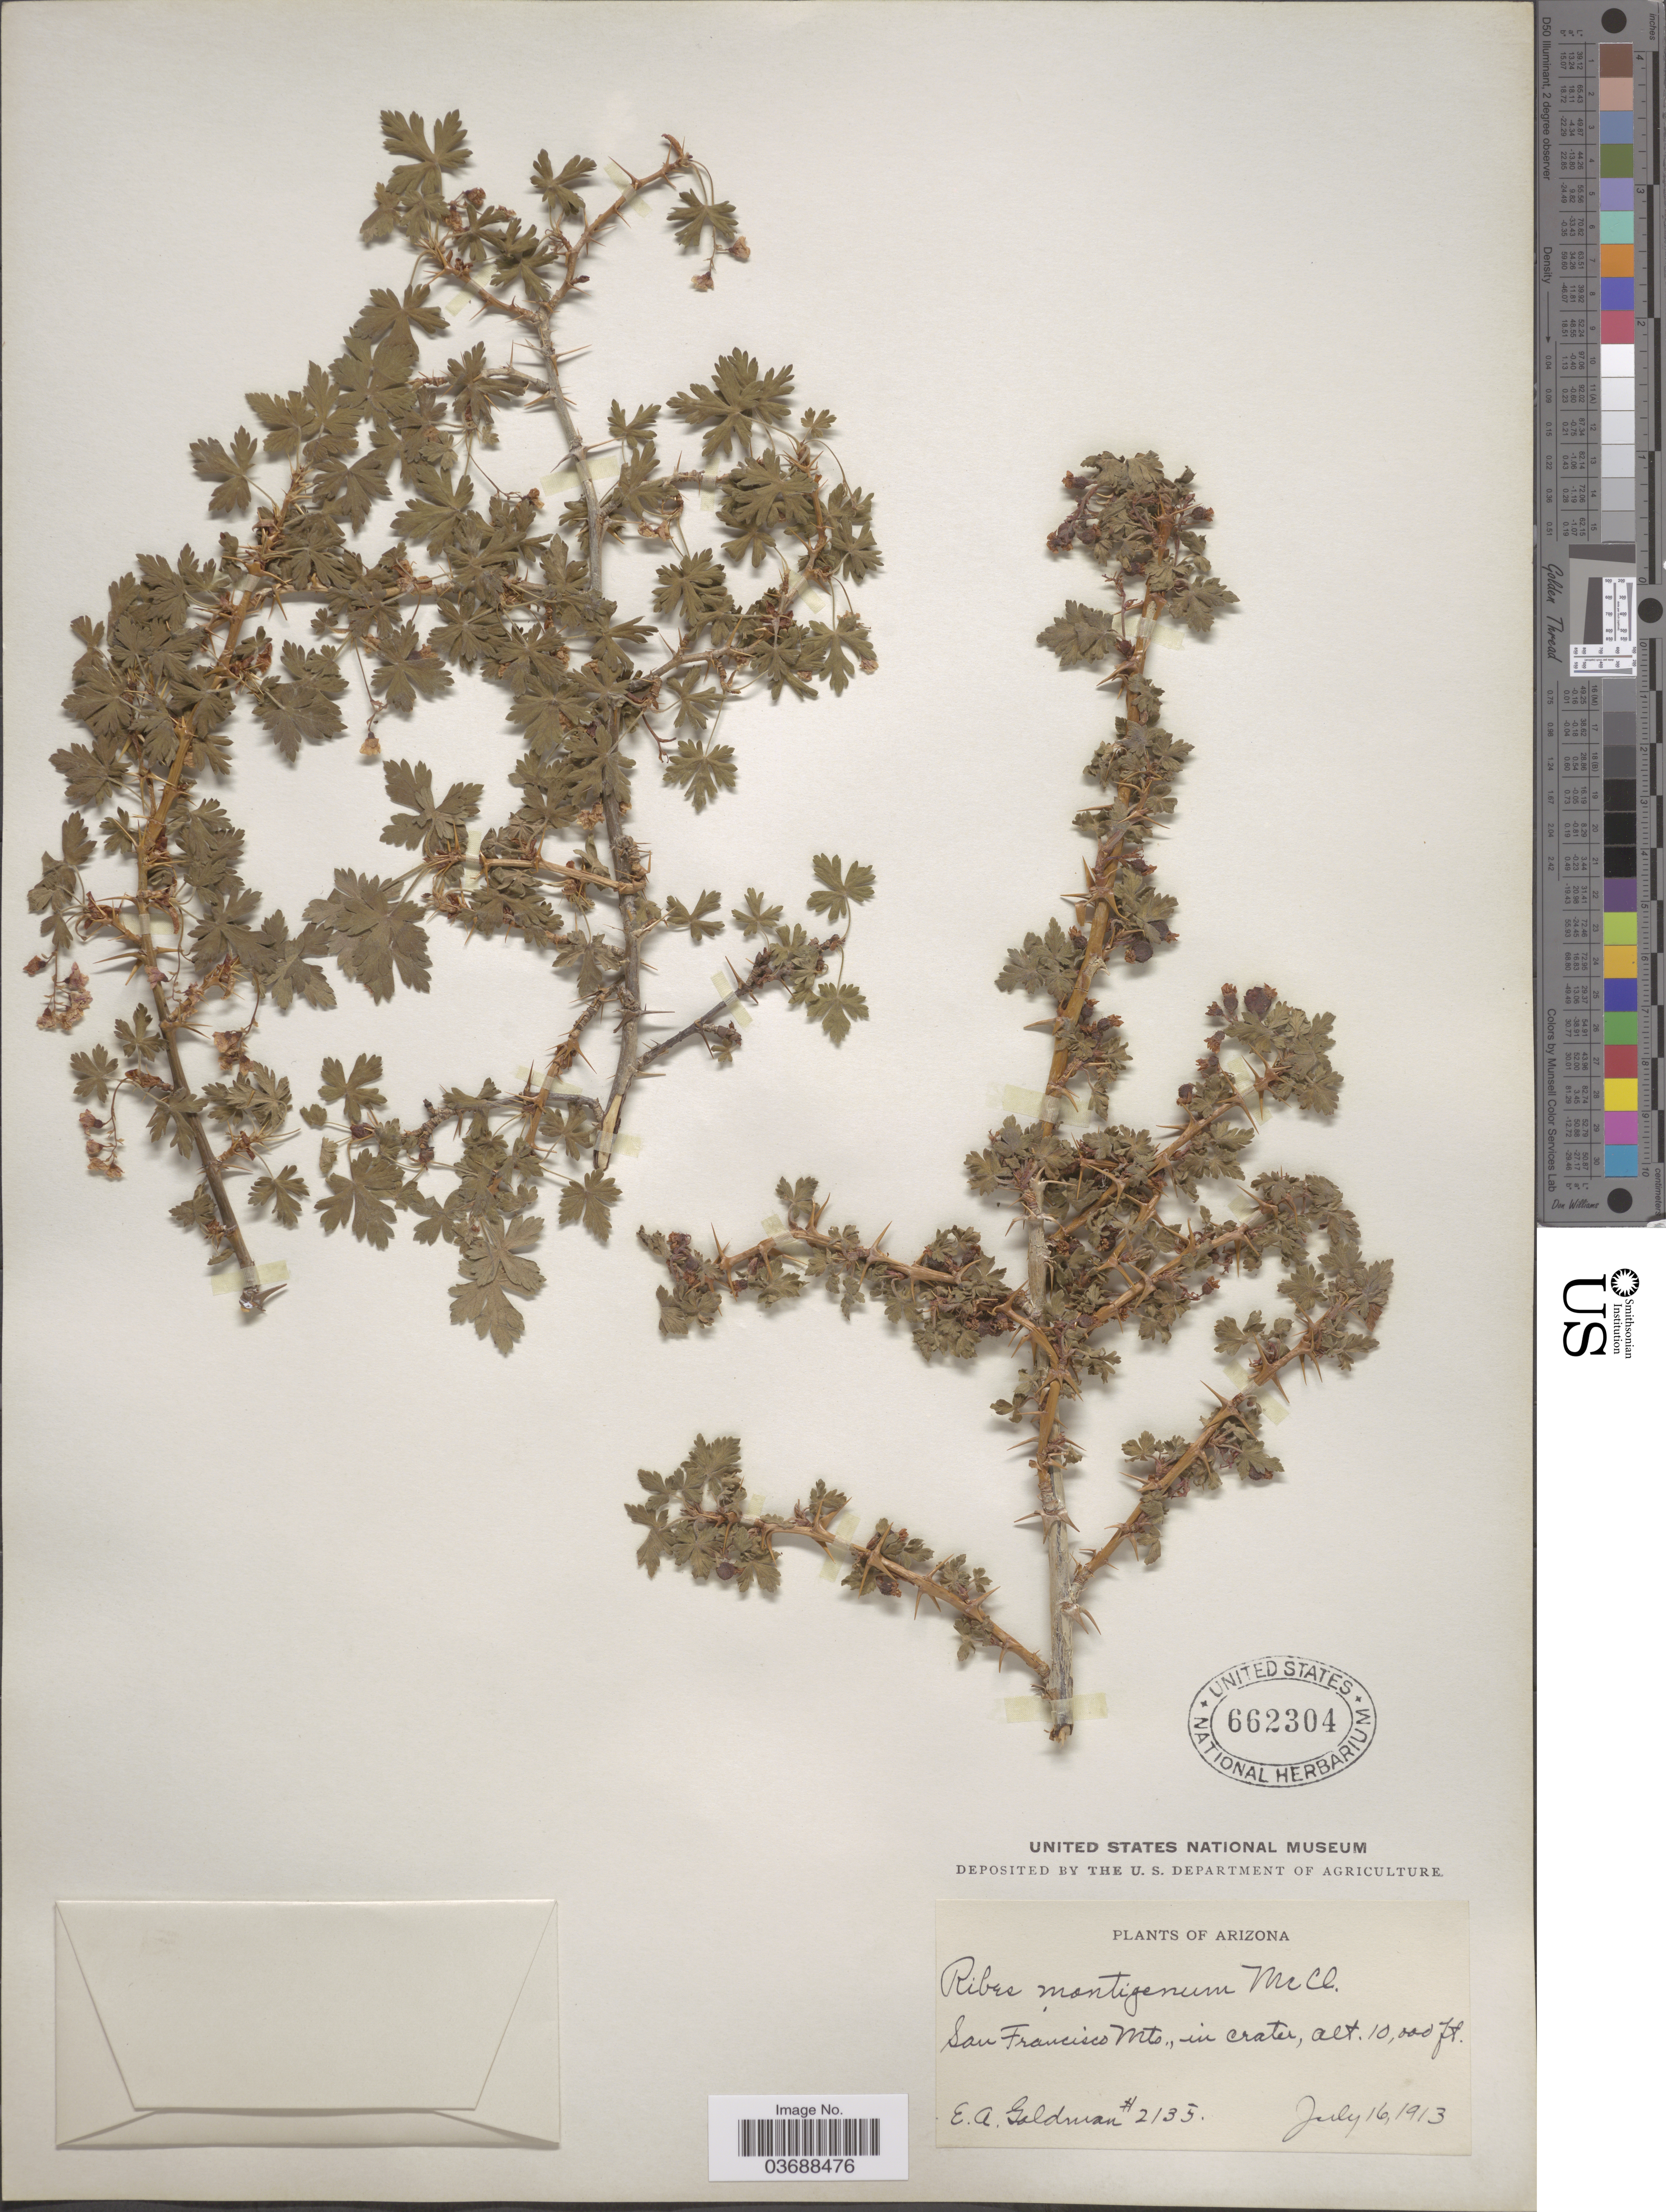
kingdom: Plantae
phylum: Tracheophyta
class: Magnoliopsida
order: Saxifragales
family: Grossulariaceae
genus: Ribes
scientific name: Ribes montigenum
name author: McClatchie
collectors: E. A. Goldman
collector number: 2135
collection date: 1913-07-16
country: United States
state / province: Arizona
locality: San Francisco Mts., in crater.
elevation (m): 3048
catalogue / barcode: US 662304